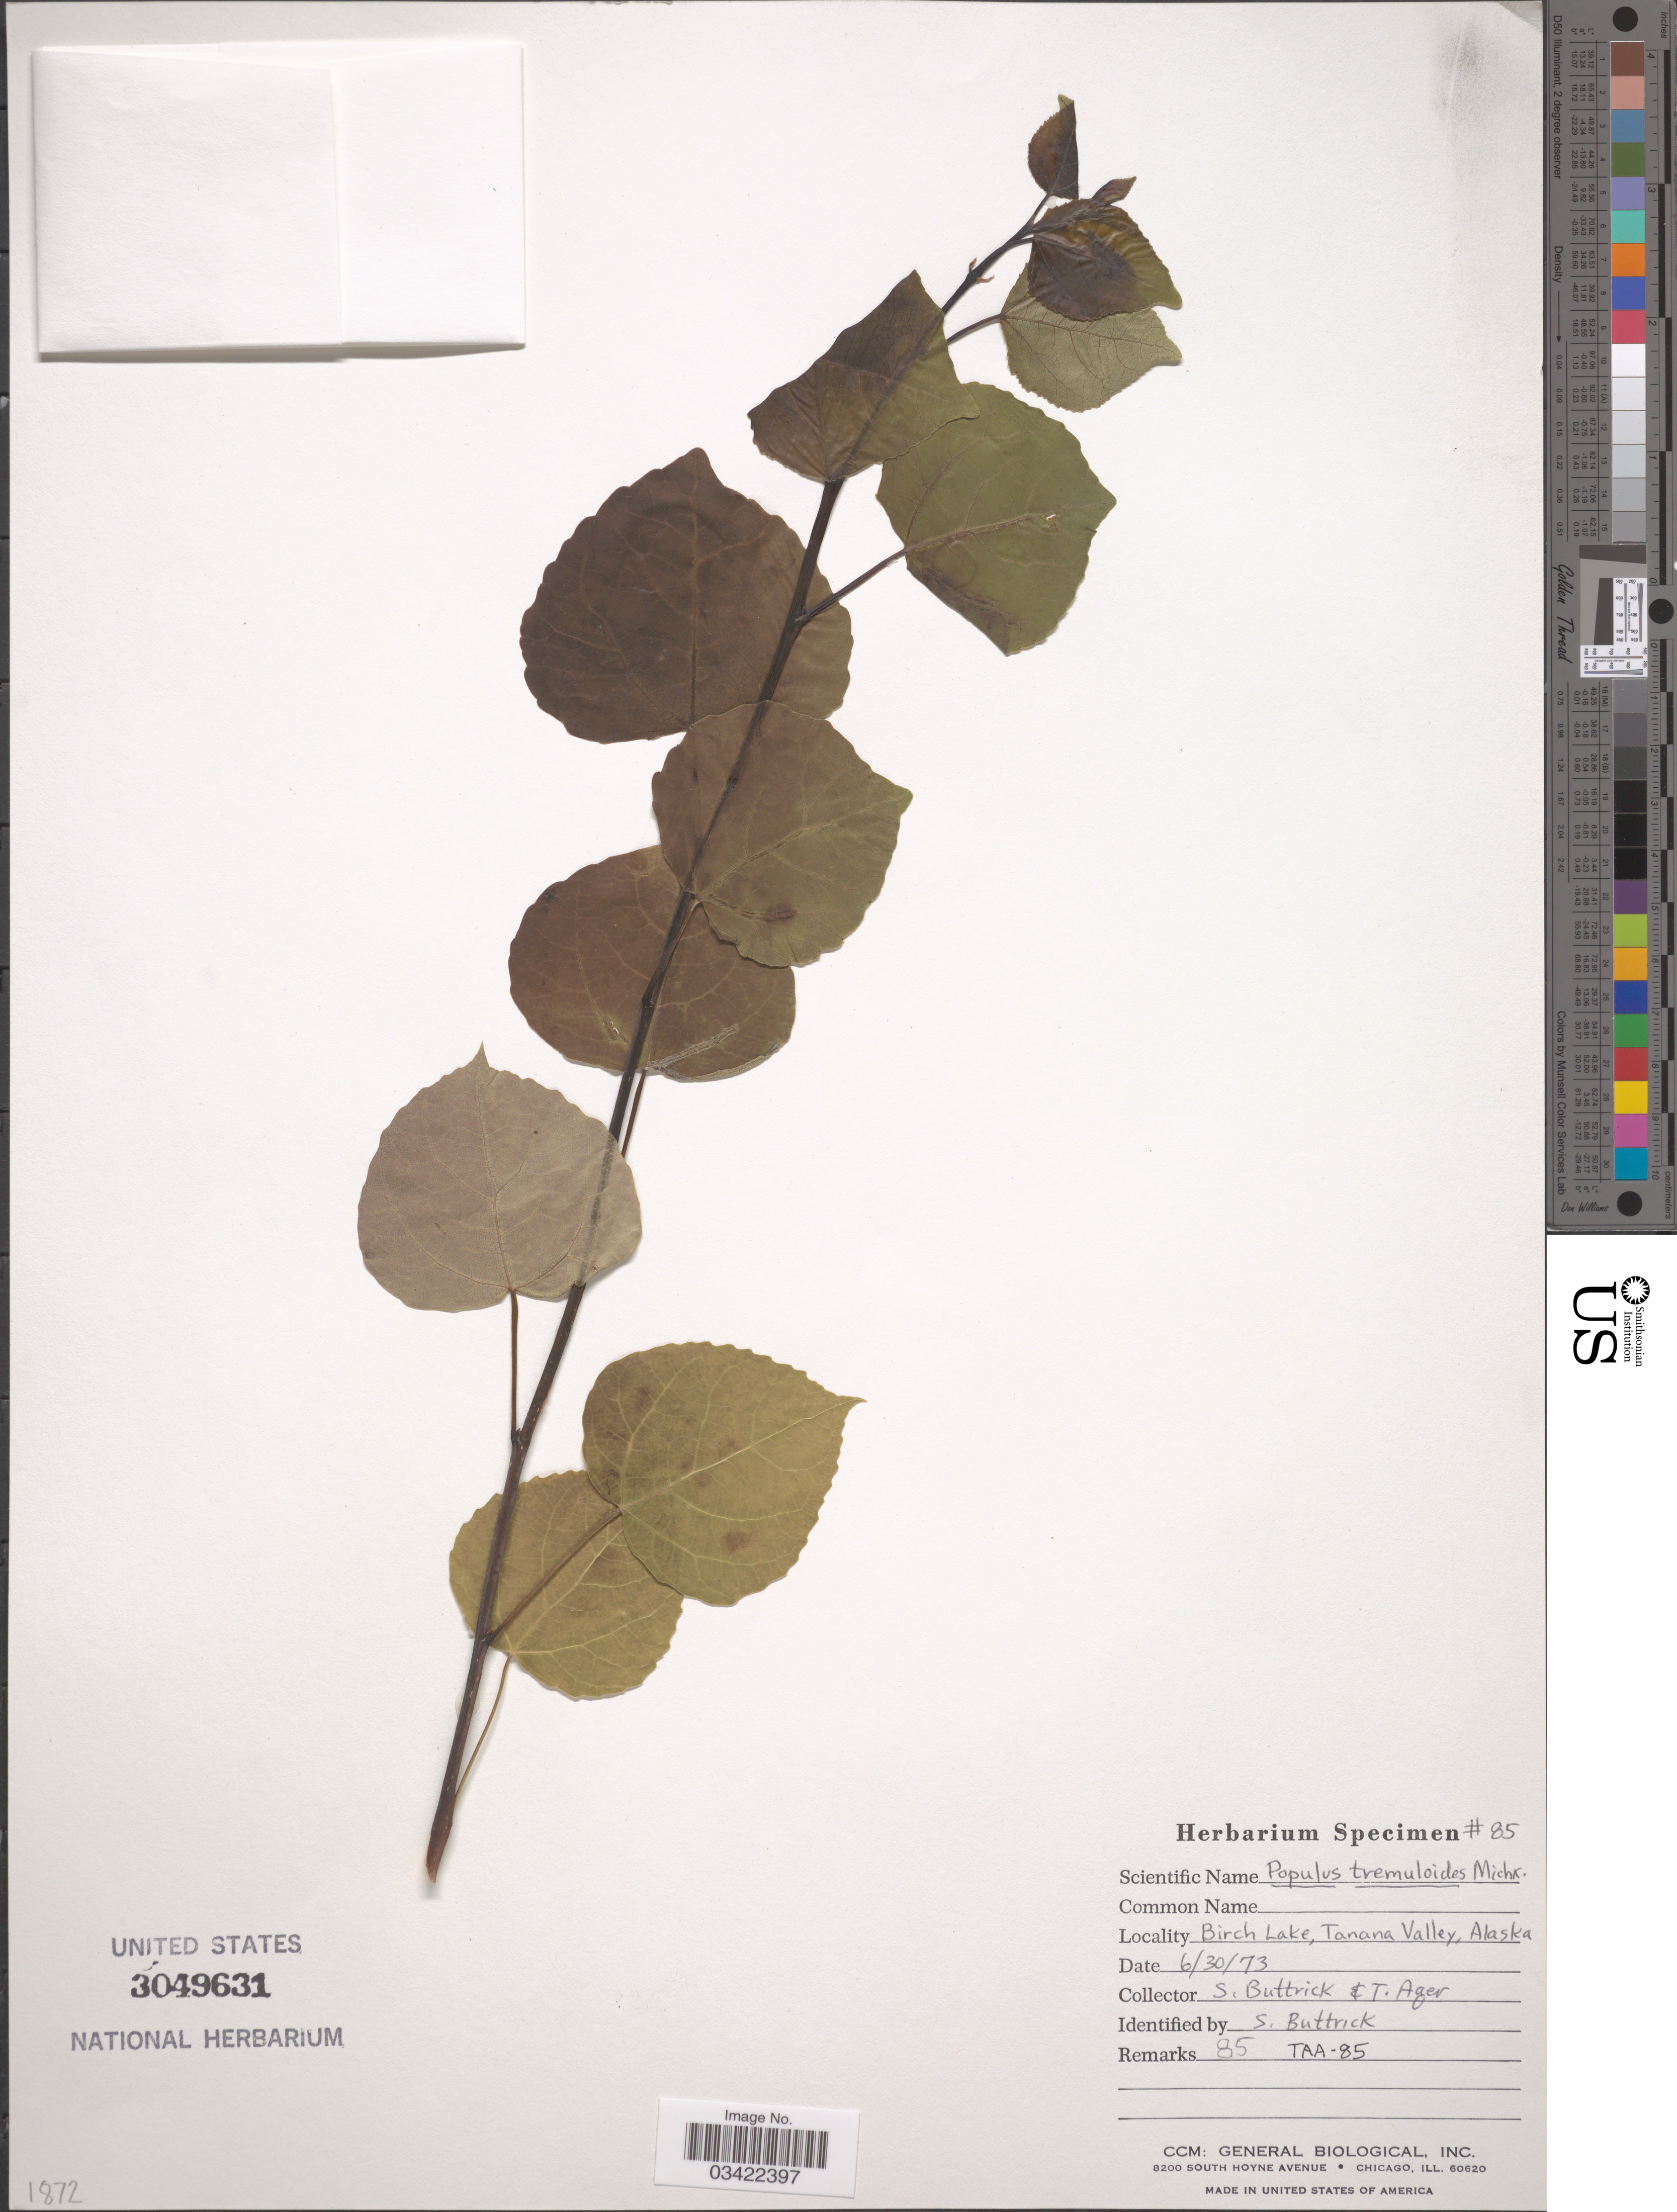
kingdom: Plantae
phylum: Tracheophyta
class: Magnoliopsida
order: Malpighiales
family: Salicaceae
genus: Populus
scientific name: Populus tremuloides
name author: Michx.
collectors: S. Buttrick & T. Ager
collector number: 85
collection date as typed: Transcribed d/m/y: 30/6/73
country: United States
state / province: Alaska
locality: Birch Lake, Tanana Valley.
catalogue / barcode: US 3049631